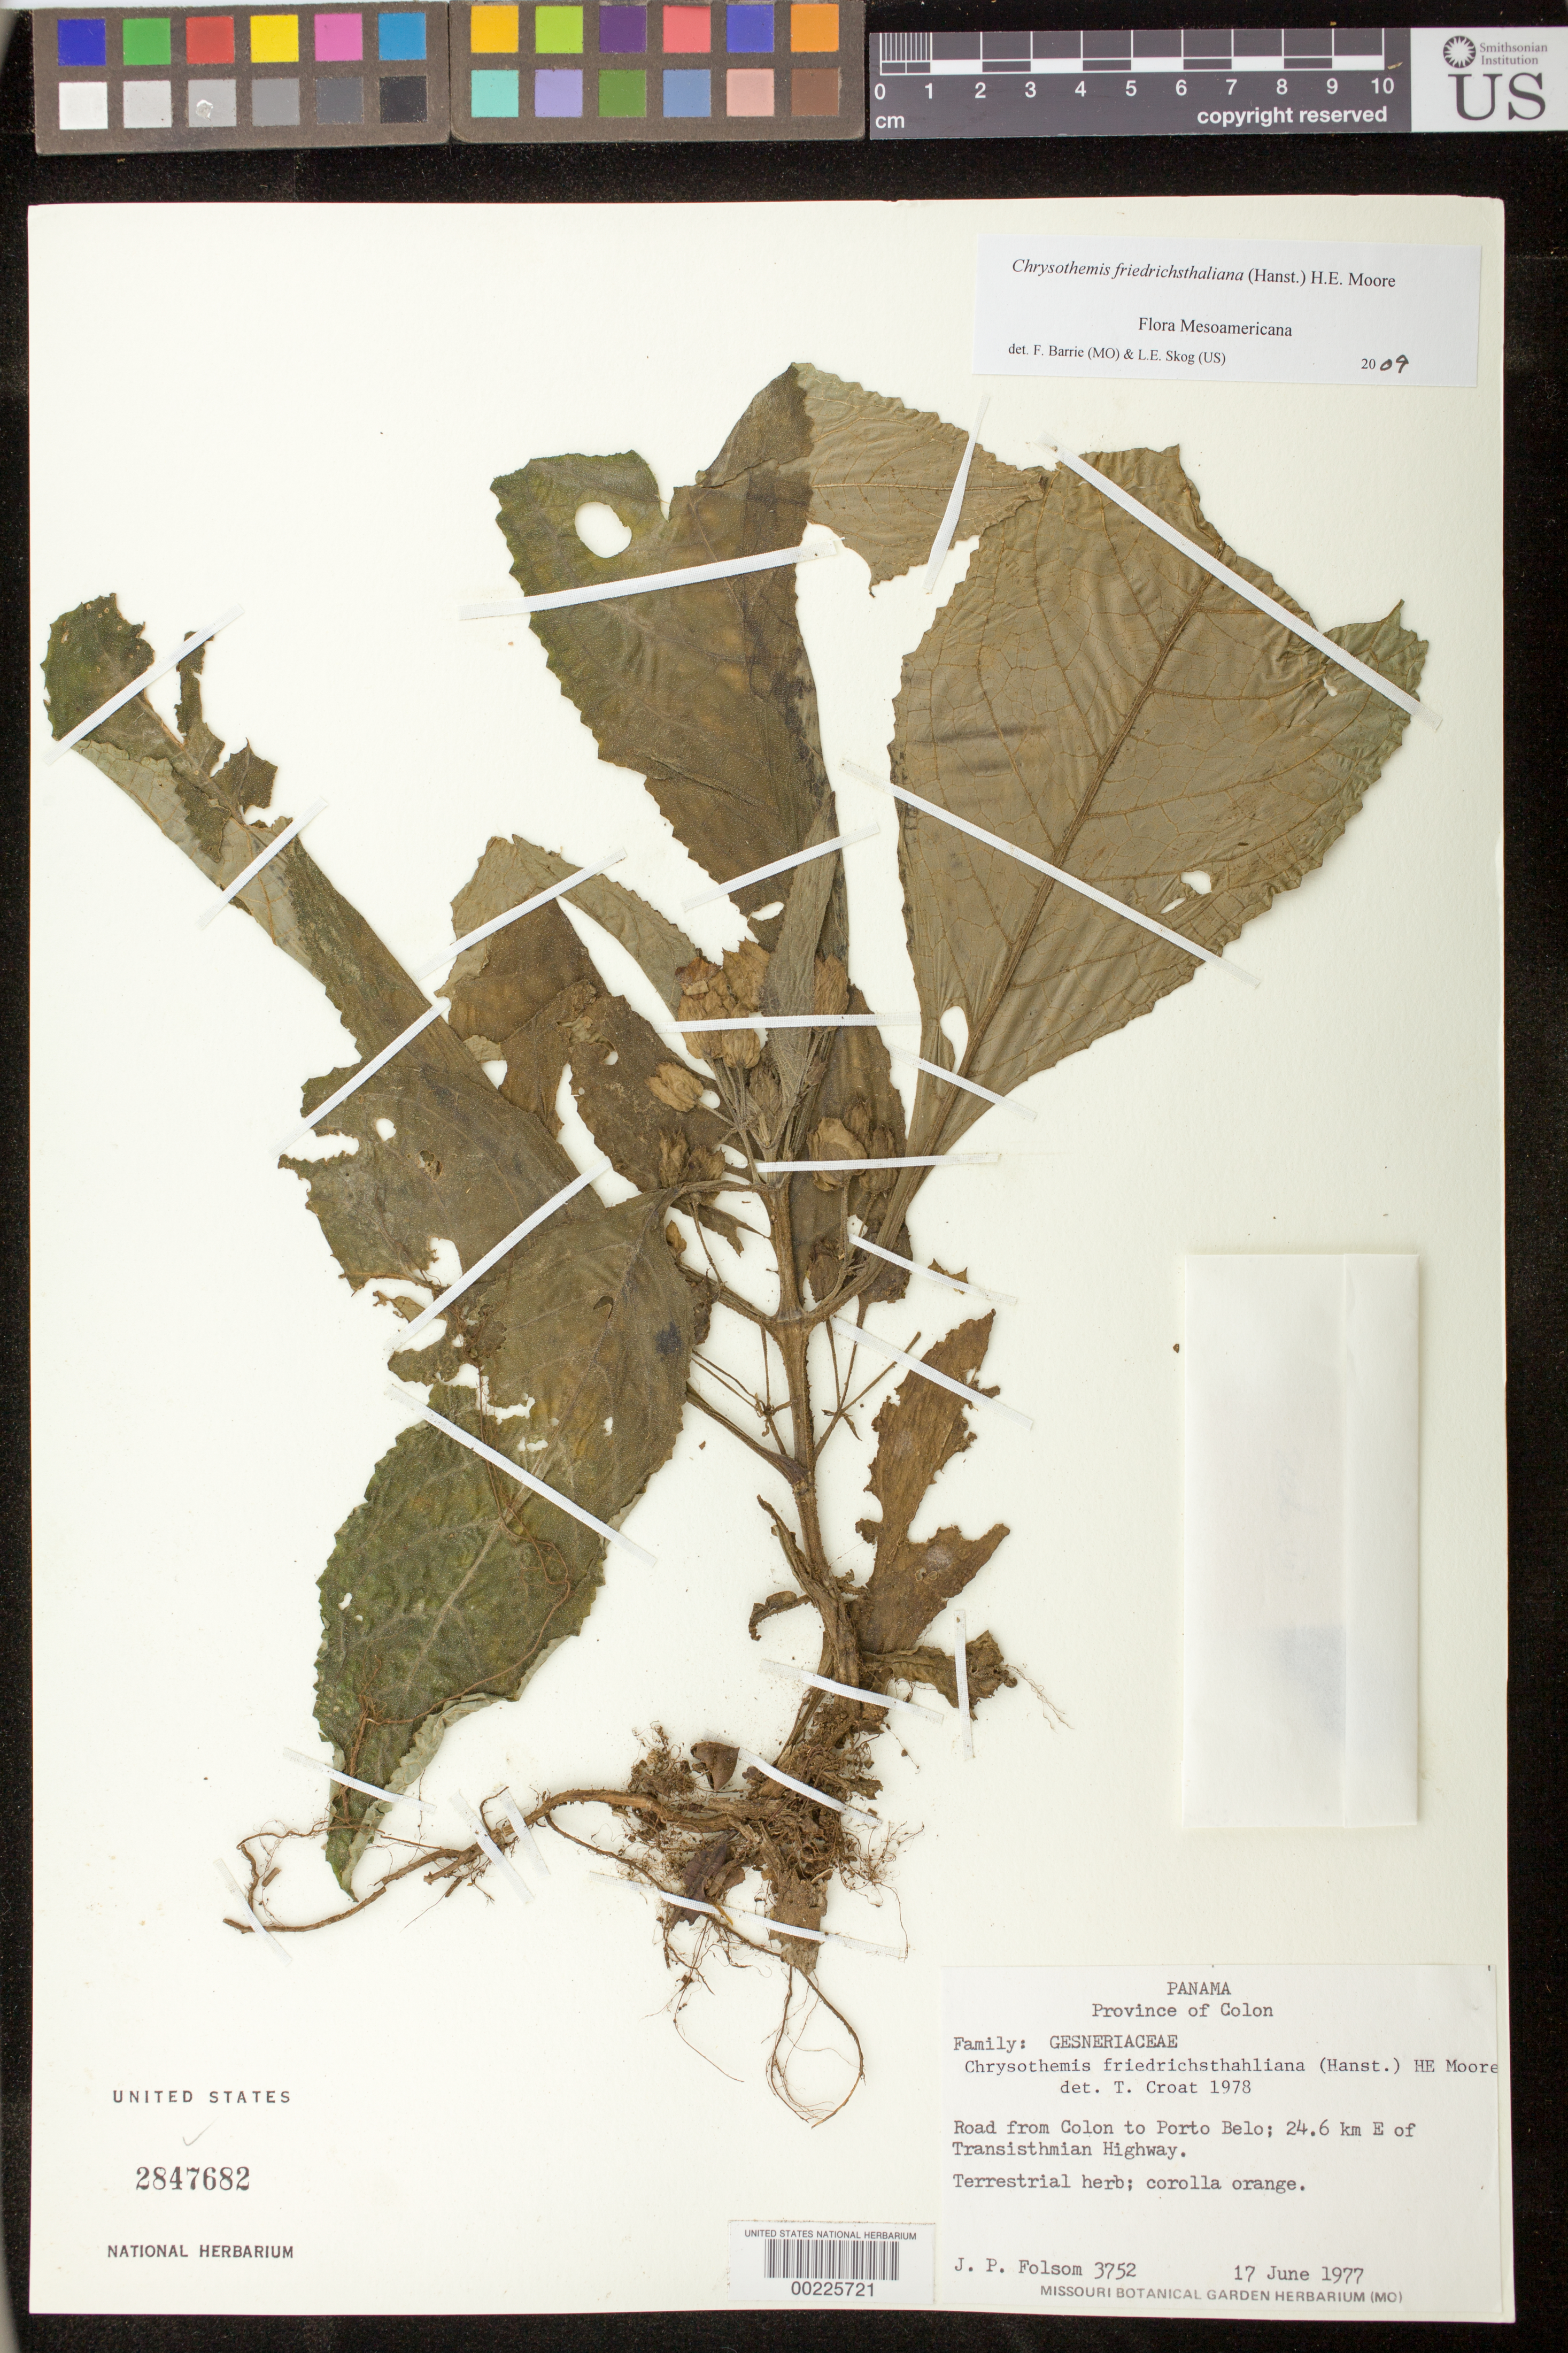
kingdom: Plantae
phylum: Tracheophyta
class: Magnoliopsida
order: Lamiales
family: Gesneriaceae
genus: Chrysothemis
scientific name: Chrysothemis friedrichsthaliana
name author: (Hanst.) H.E. Moore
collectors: J. P. Folsom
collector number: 3752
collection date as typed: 17 Jun 1977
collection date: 1977-06-17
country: Panama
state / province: Colón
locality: Road from Colon to Porto Belo, 24.6 km E of Transisthmian Hwy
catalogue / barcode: US 2847682